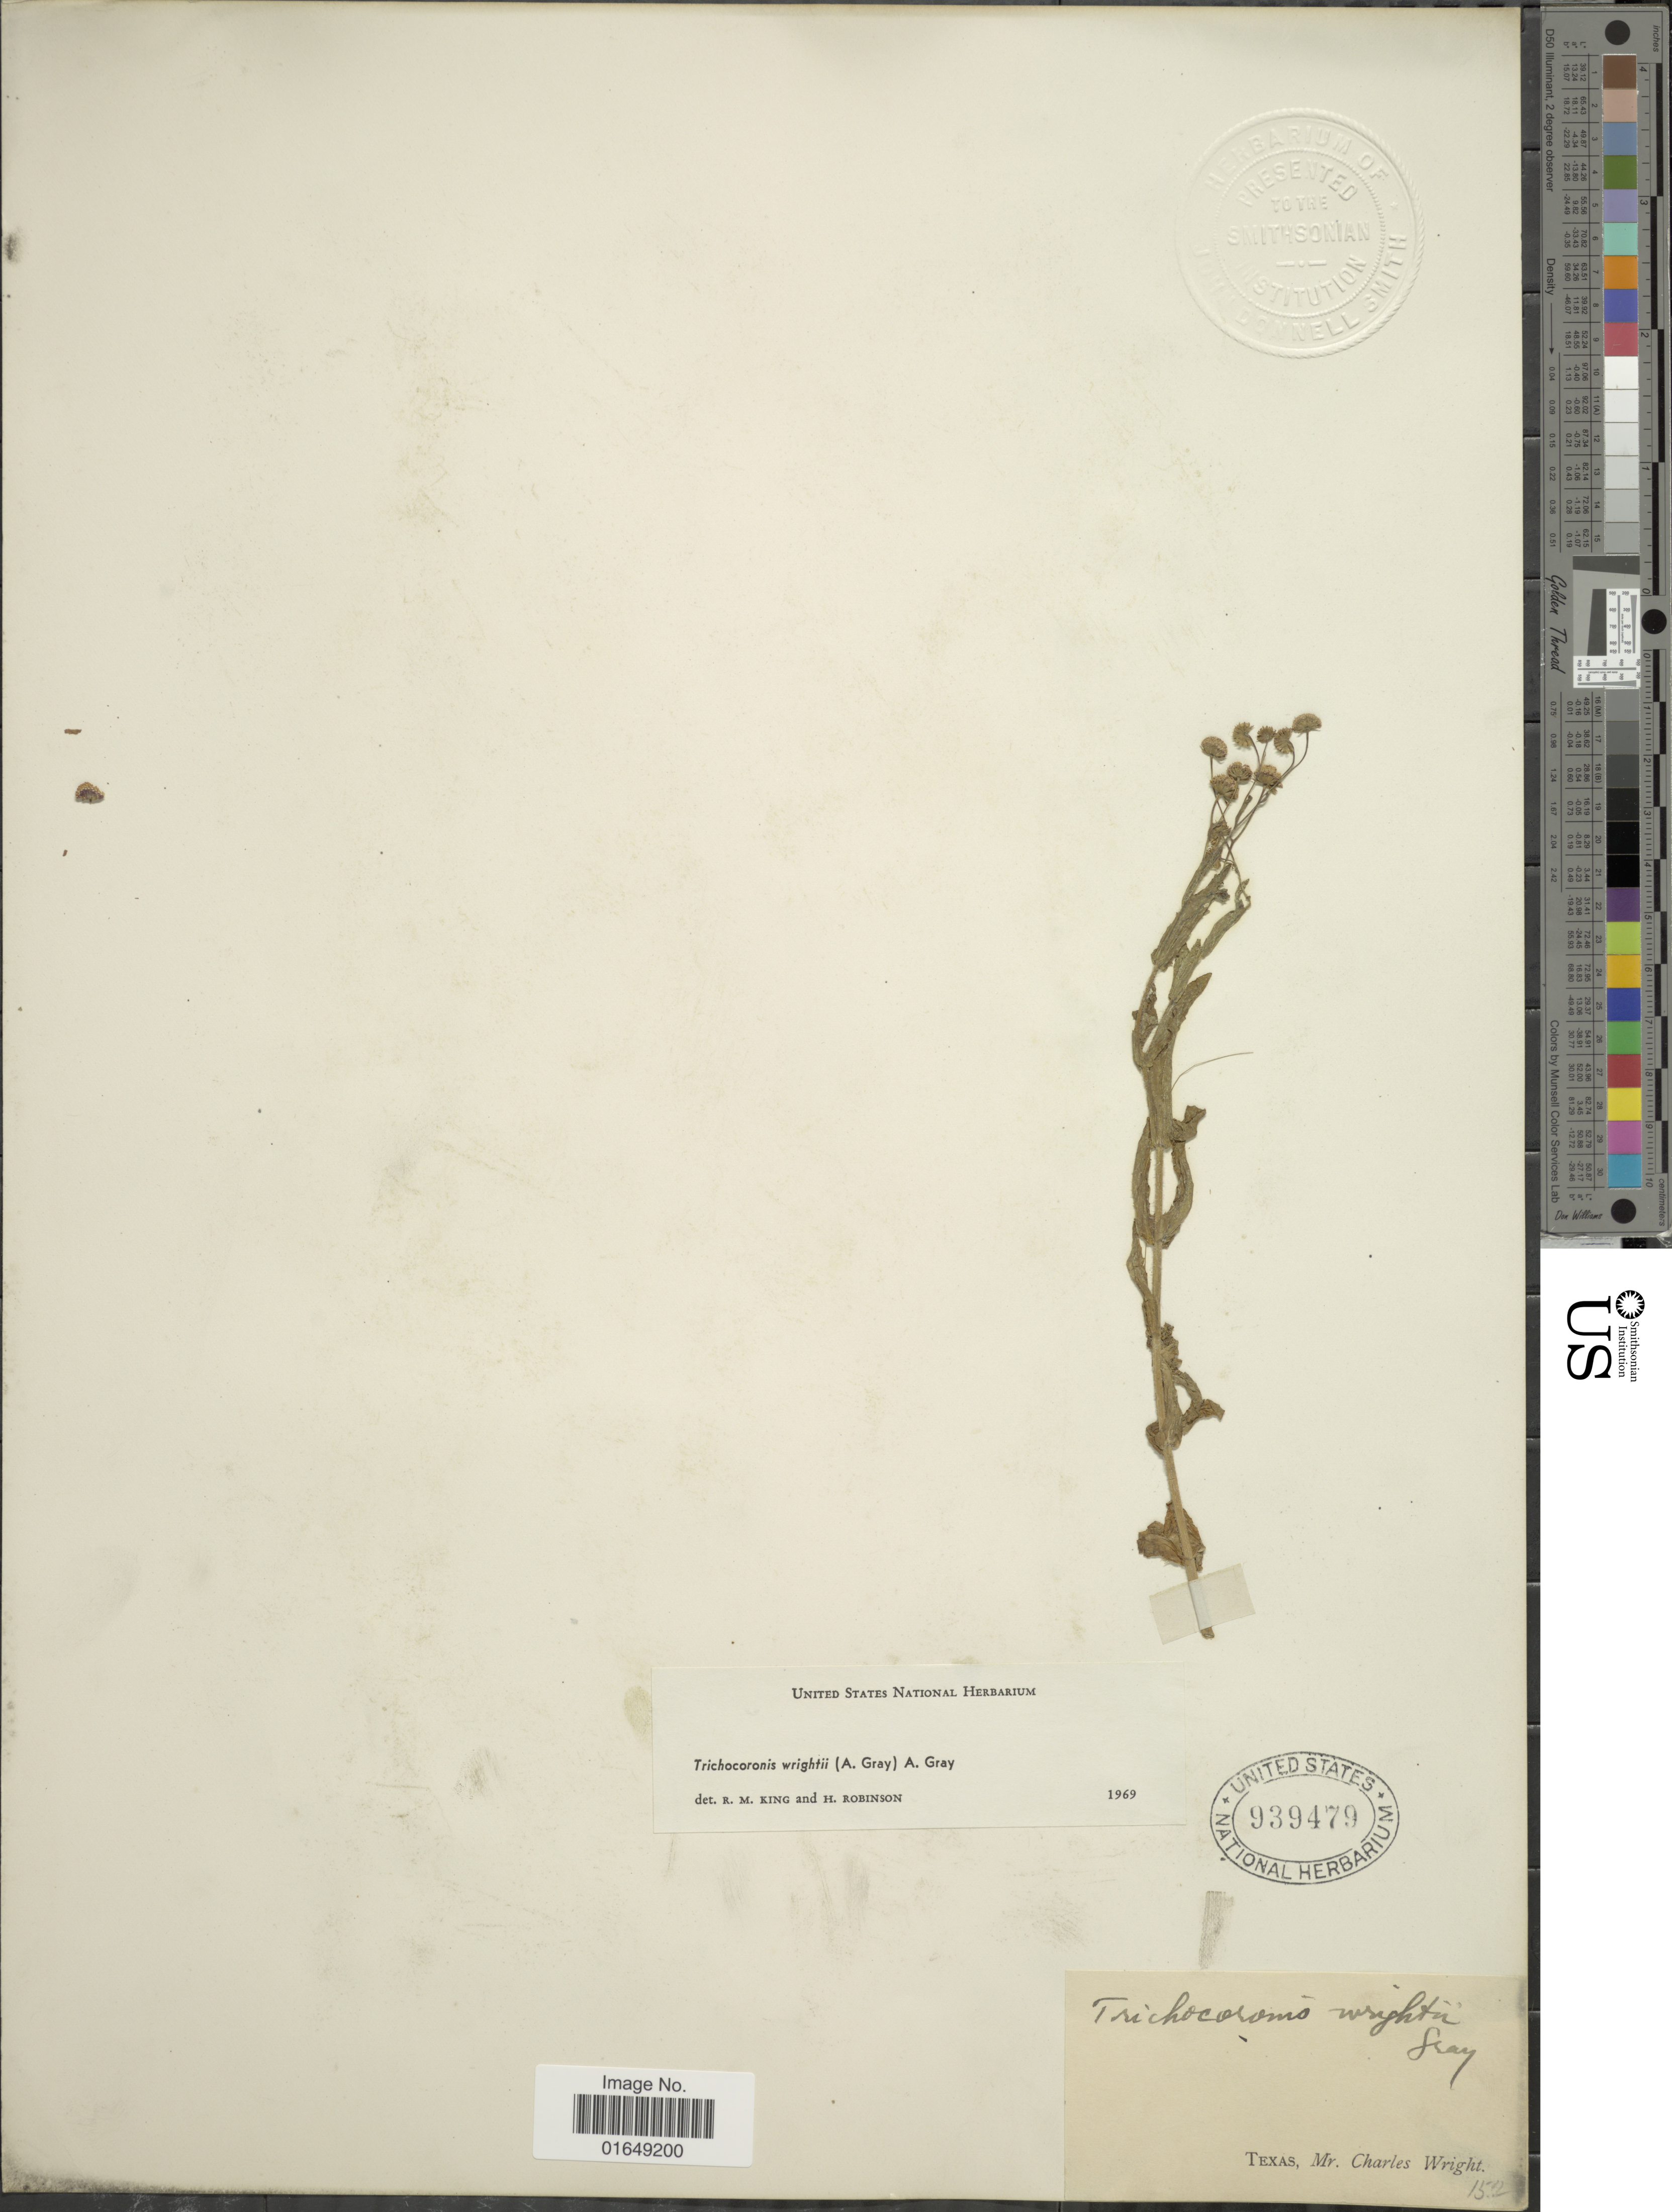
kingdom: Plantae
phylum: Tracheophyta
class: Magnoliopsida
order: Asterales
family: Asteraceae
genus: Trichocoronis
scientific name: Trichocoronis wrightii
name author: (Torr.) A. Gray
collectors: C. Wright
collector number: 152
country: United States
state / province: Texas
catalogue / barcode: US 939479